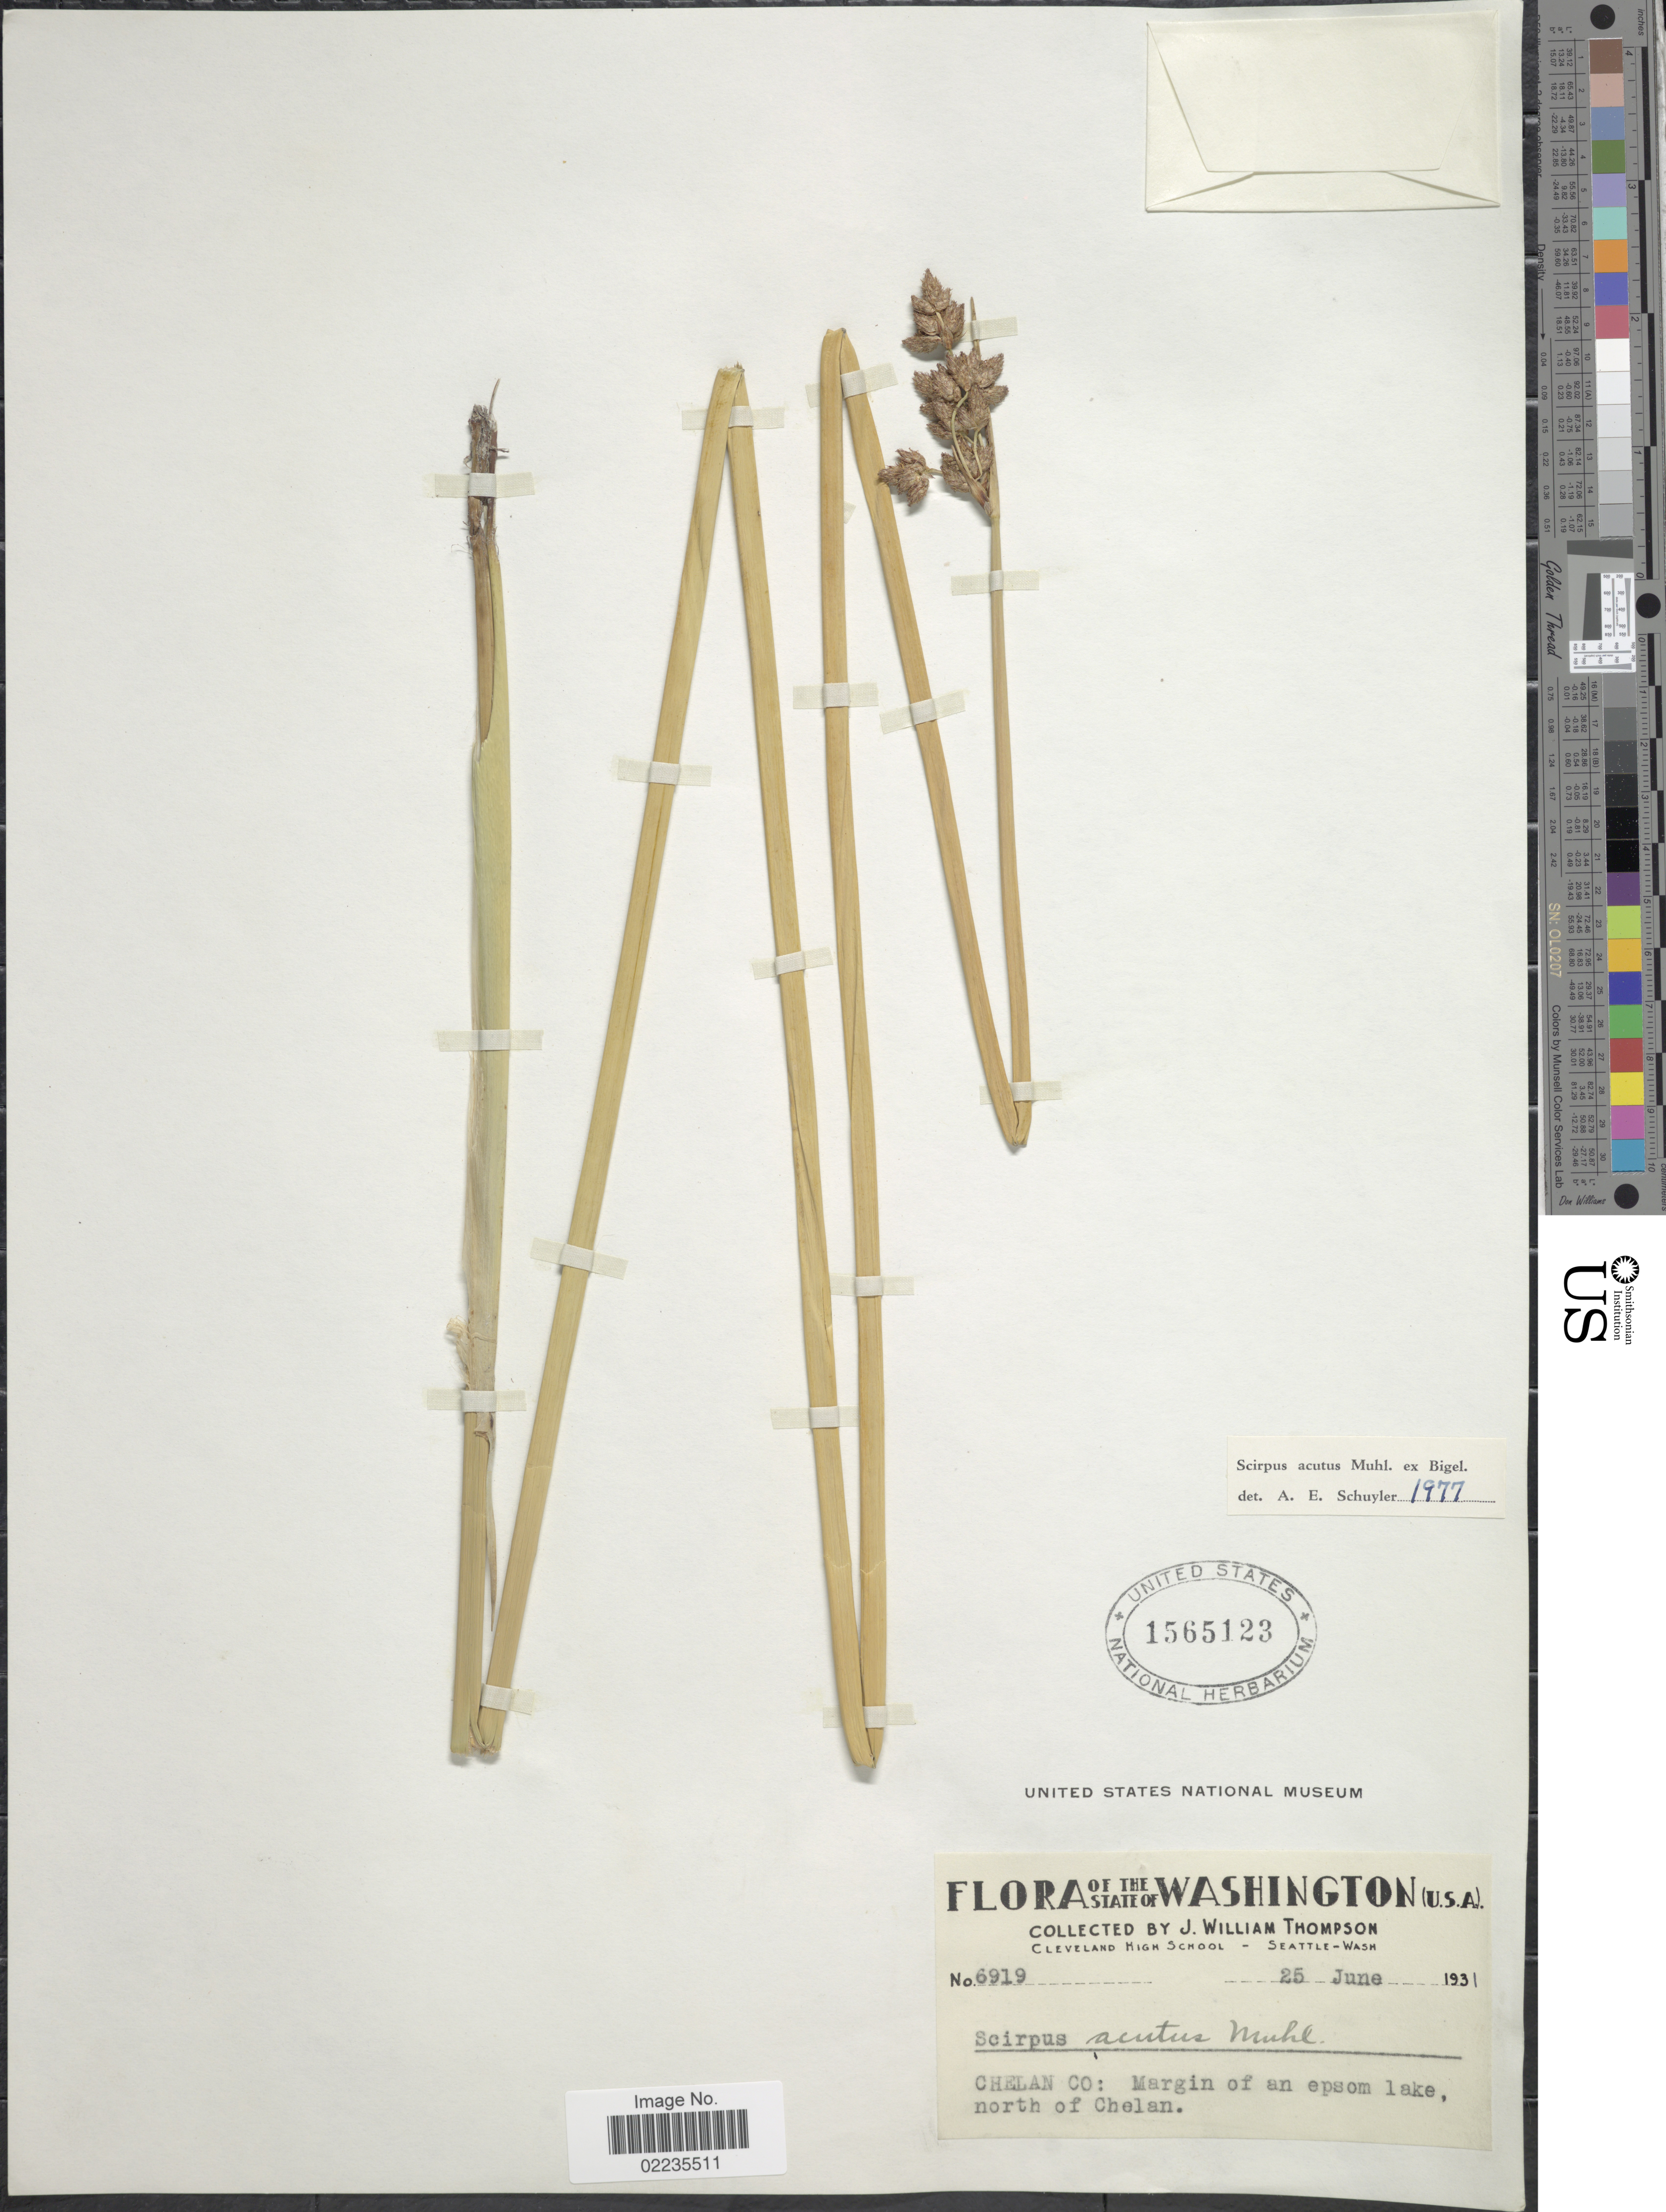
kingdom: Plantae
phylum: Tracheophyta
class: Liliopsida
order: Poales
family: Cyperaceae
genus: Schoenoplectus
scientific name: Schoenoplectus acutus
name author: (Muhl. ex Bigelow) Á. Löve & D. Löve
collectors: J. W. Thompson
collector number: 6919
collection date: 1931-06-25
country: United States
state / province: Washington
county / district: Chelan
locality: Chelan Co: Margin of an epsom lake, north of Chelan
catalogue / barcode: US 1565123